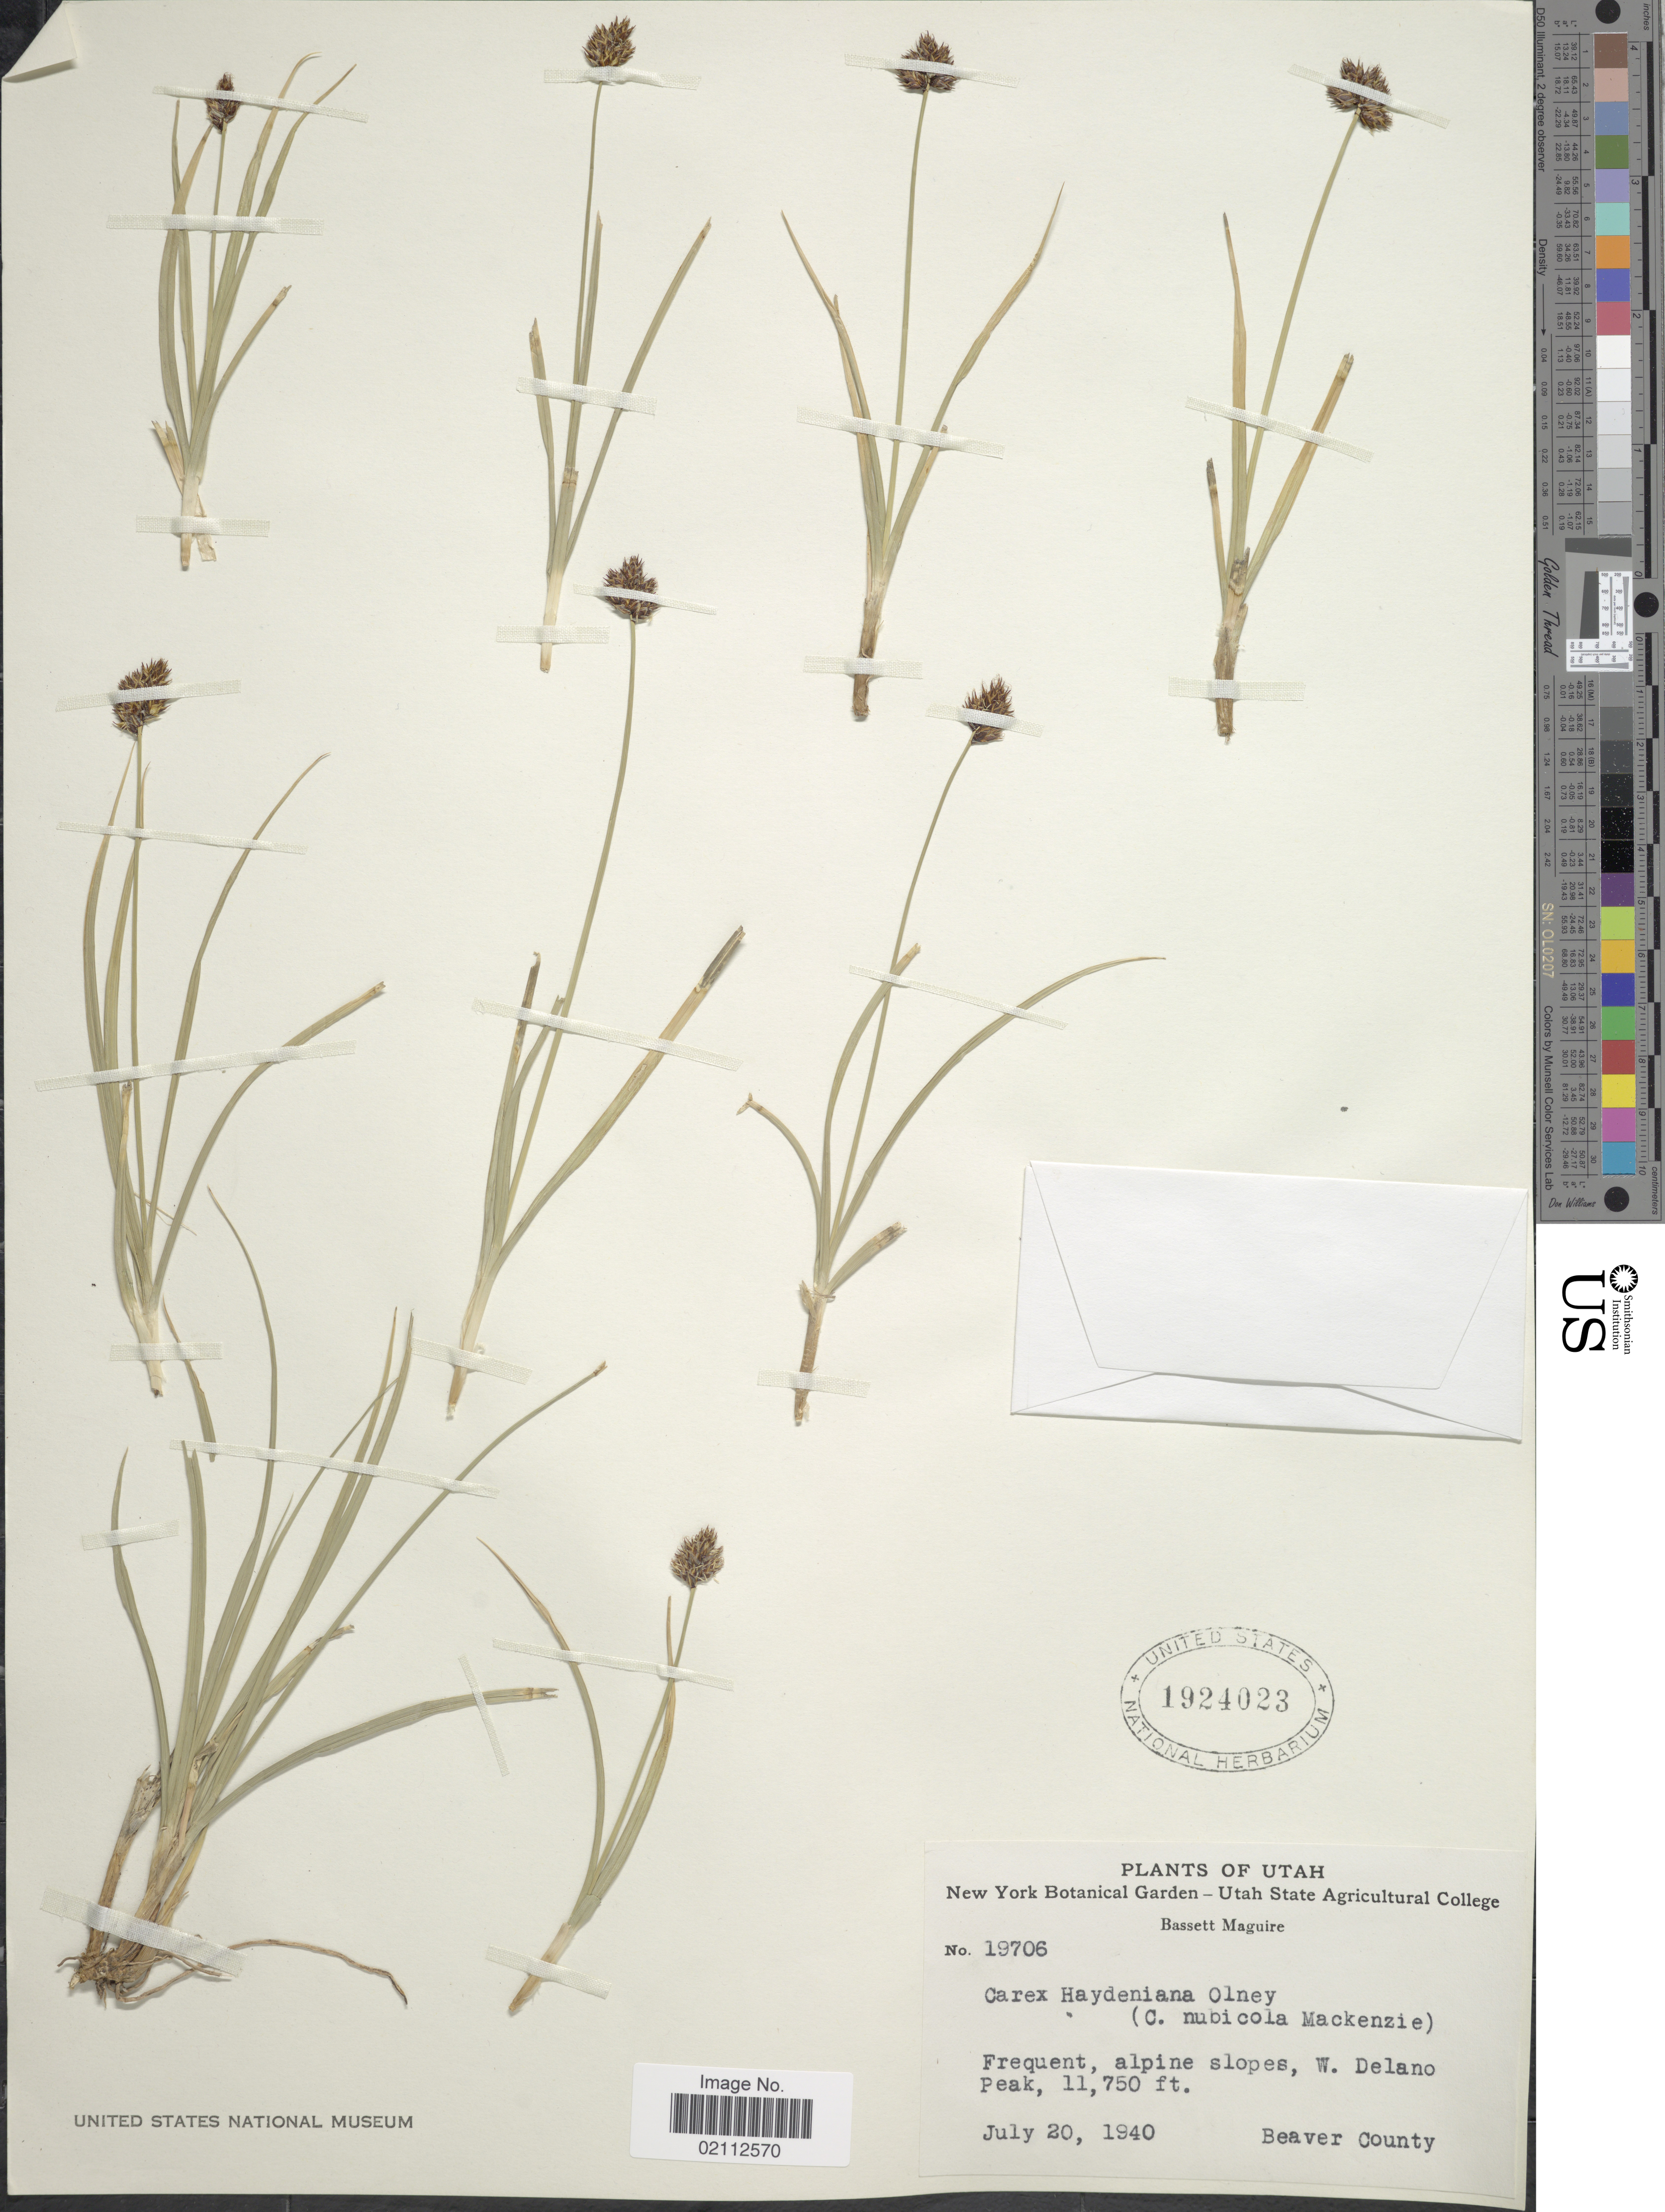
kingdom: Plantae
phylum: Tracheophyta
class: Liliopsida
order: Poales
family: Cyperaceae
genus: Carex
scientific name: Carex haydeniana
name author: Olney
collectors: B. Maguire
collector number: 19706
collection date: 1940-07-20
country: United States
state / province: Utah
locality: Frequent, alpine slopes, W. Delano Peak, Beaver County.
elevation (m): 3581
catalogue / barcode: US 1924023